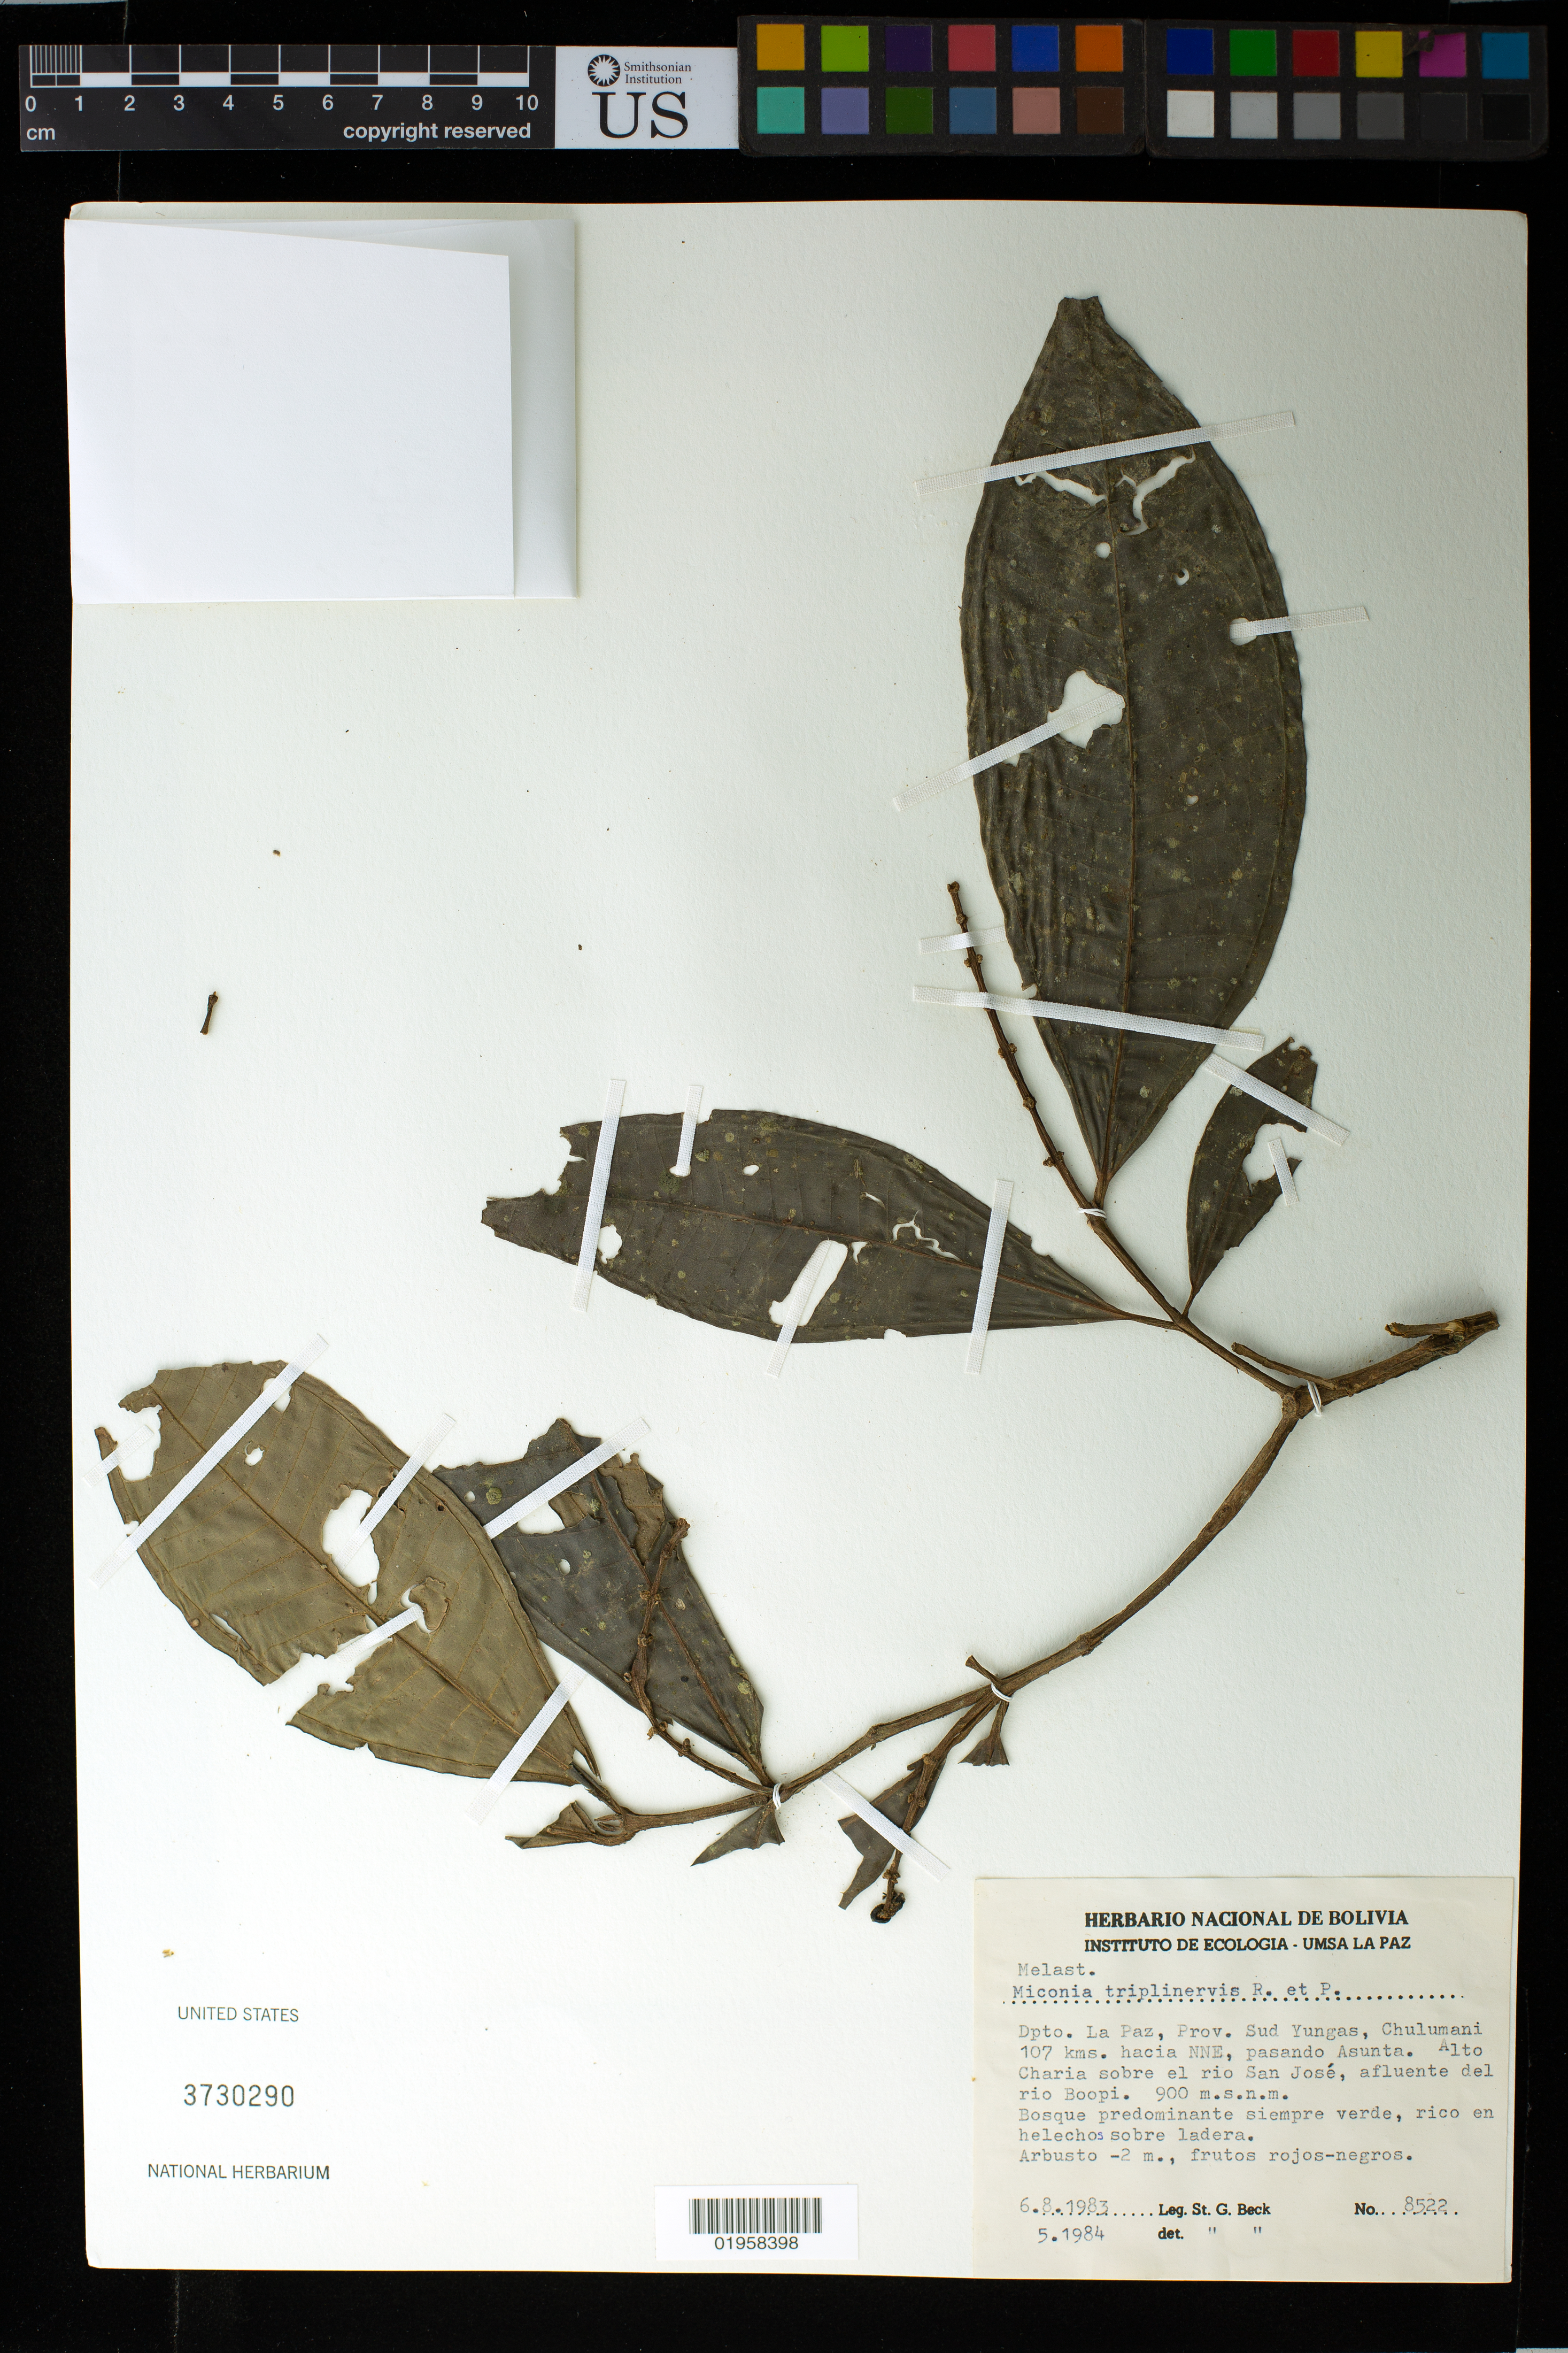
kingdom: Plantae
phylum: Tracheophyta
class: Magnoliopsida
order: Myrtales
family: Melastomataceae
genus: Miconia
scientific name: Miconia triplinervis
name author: Ruiz & Pav.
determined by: Beck, S. G.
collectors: S. G. Beck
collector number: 8522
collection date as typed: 6.8.1983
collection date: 1983-08-06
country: Bolivia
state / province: La Paz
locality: Prov. Sud Yungas, Chulumani 107 km hacia NNE, pasando Asunta. Alto Charia sobre el rio San José, afluente del rio Boopi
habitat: Bosque predominante siempre verde, rico en helechos sobre ladera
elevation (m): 900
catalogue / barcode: US 3730290